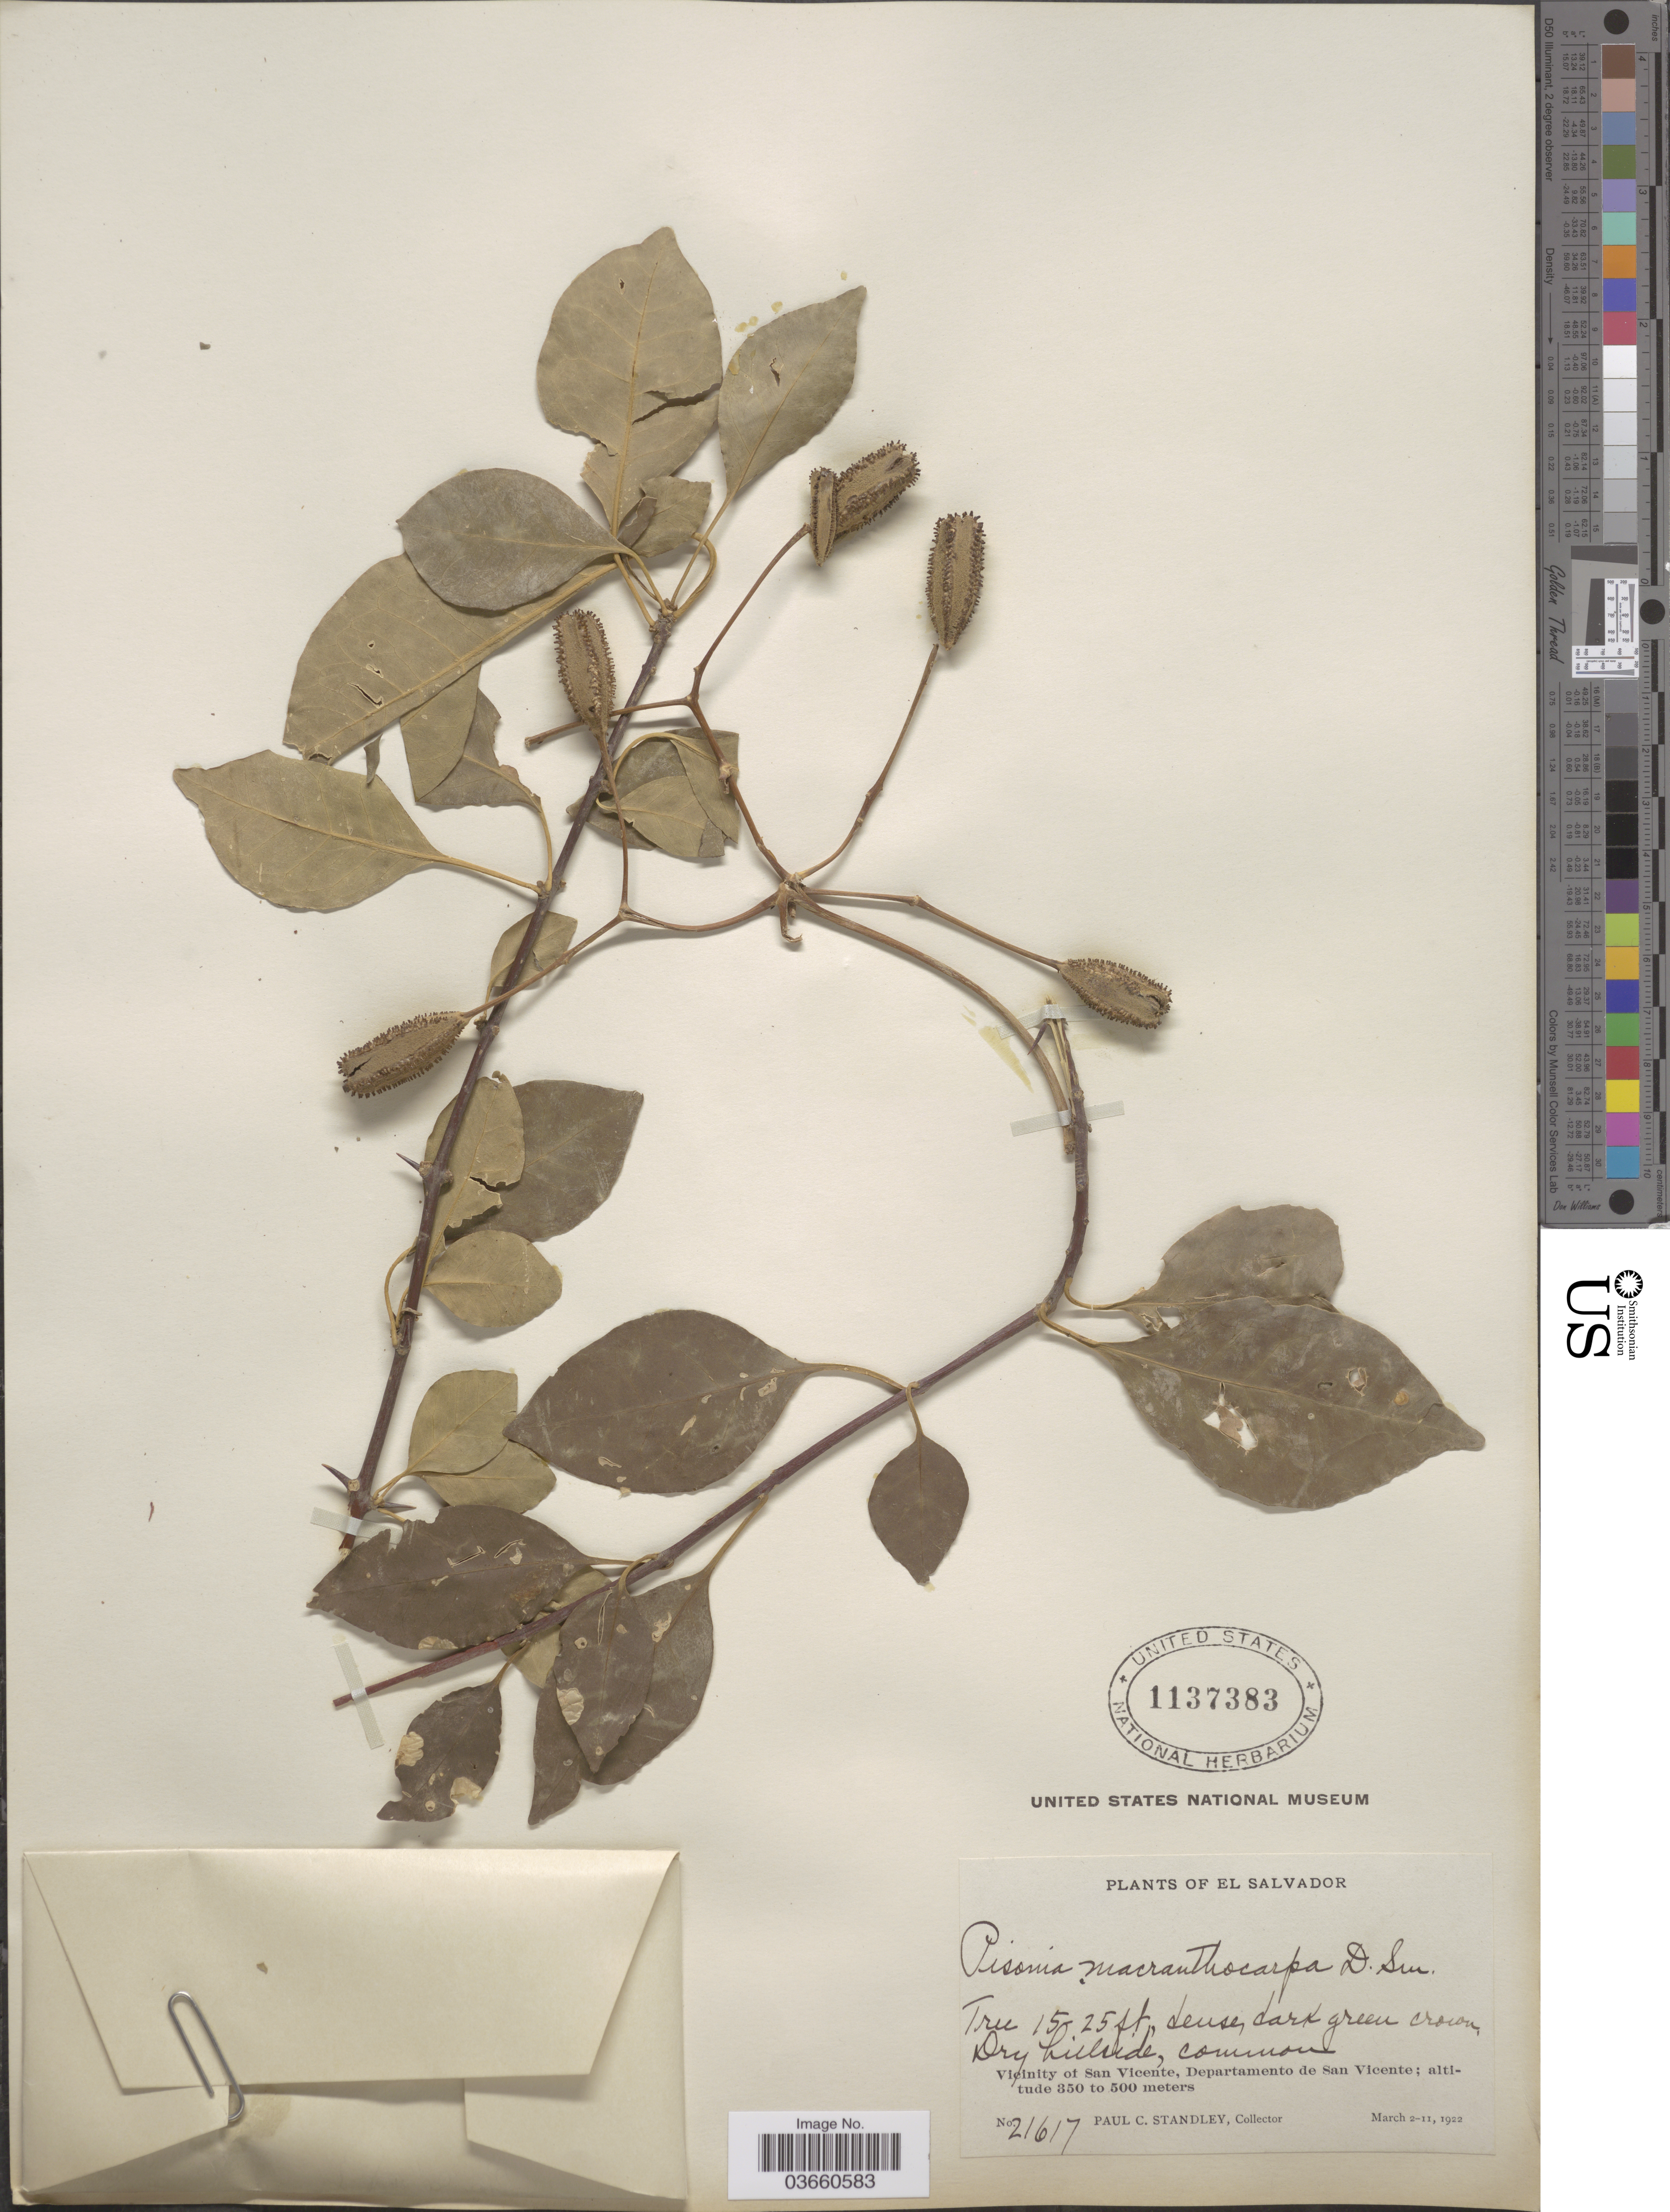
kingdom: Plantae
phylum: Tracheophyta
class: Magnoliopsida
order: Caryophyllales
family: Nyctaginaceae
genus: Pisonia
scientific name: Pisonia macranthocarpa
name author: (Donn. Sm.) Donn. Sm.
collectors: P. C. Standley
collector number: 21617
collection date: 1922-03-02/1922-03-11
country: El Salvador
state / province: San Vincente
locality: Vicinity of San Vicente, Departamento de San Vicente.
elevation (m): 350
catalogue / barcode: US 1137383